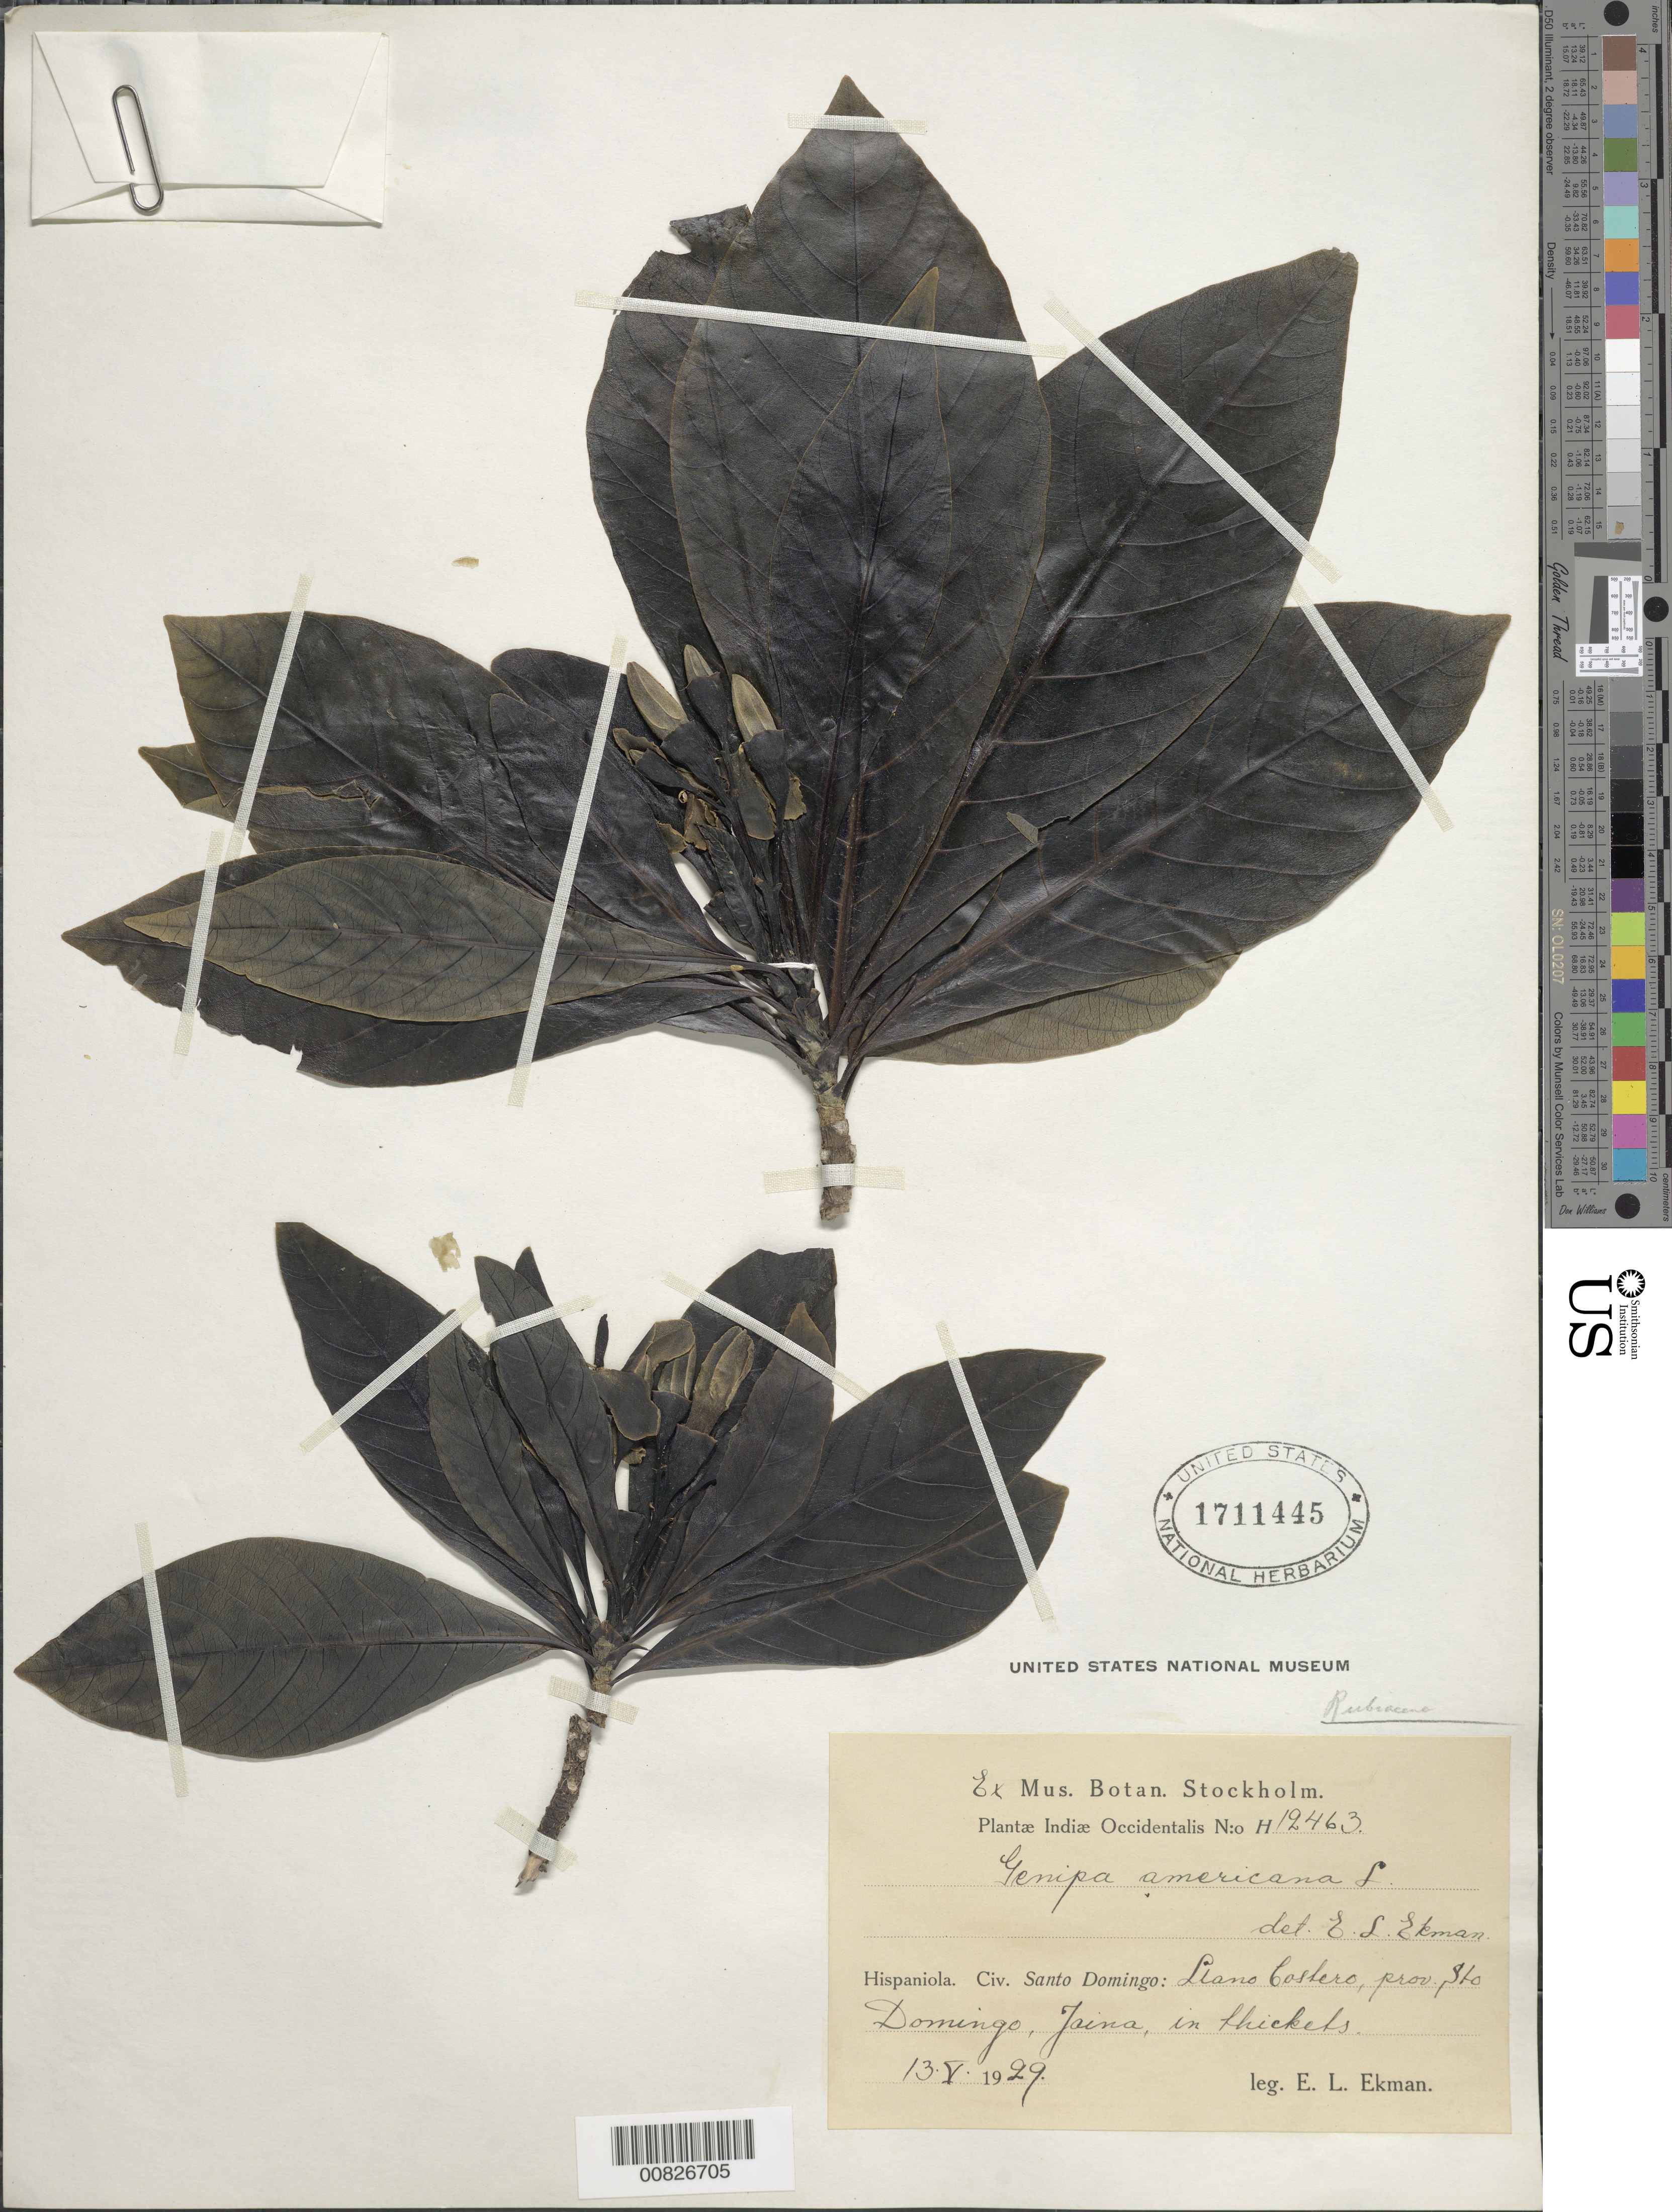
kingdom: Plantae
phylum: Tracheophyta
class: Magnoliopsida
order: Gentianales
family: Rubiaceae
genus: Genipa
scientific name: Genipa americana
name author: L.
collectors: E. L. Ekman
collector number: H 12463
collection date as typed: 13 May 1929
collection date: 1929-05-13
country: Dominican Republic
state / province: Distrito Nacional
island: Hispaniola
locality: Llano Costero, Haina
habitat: In thickets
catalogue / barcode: US 1711445